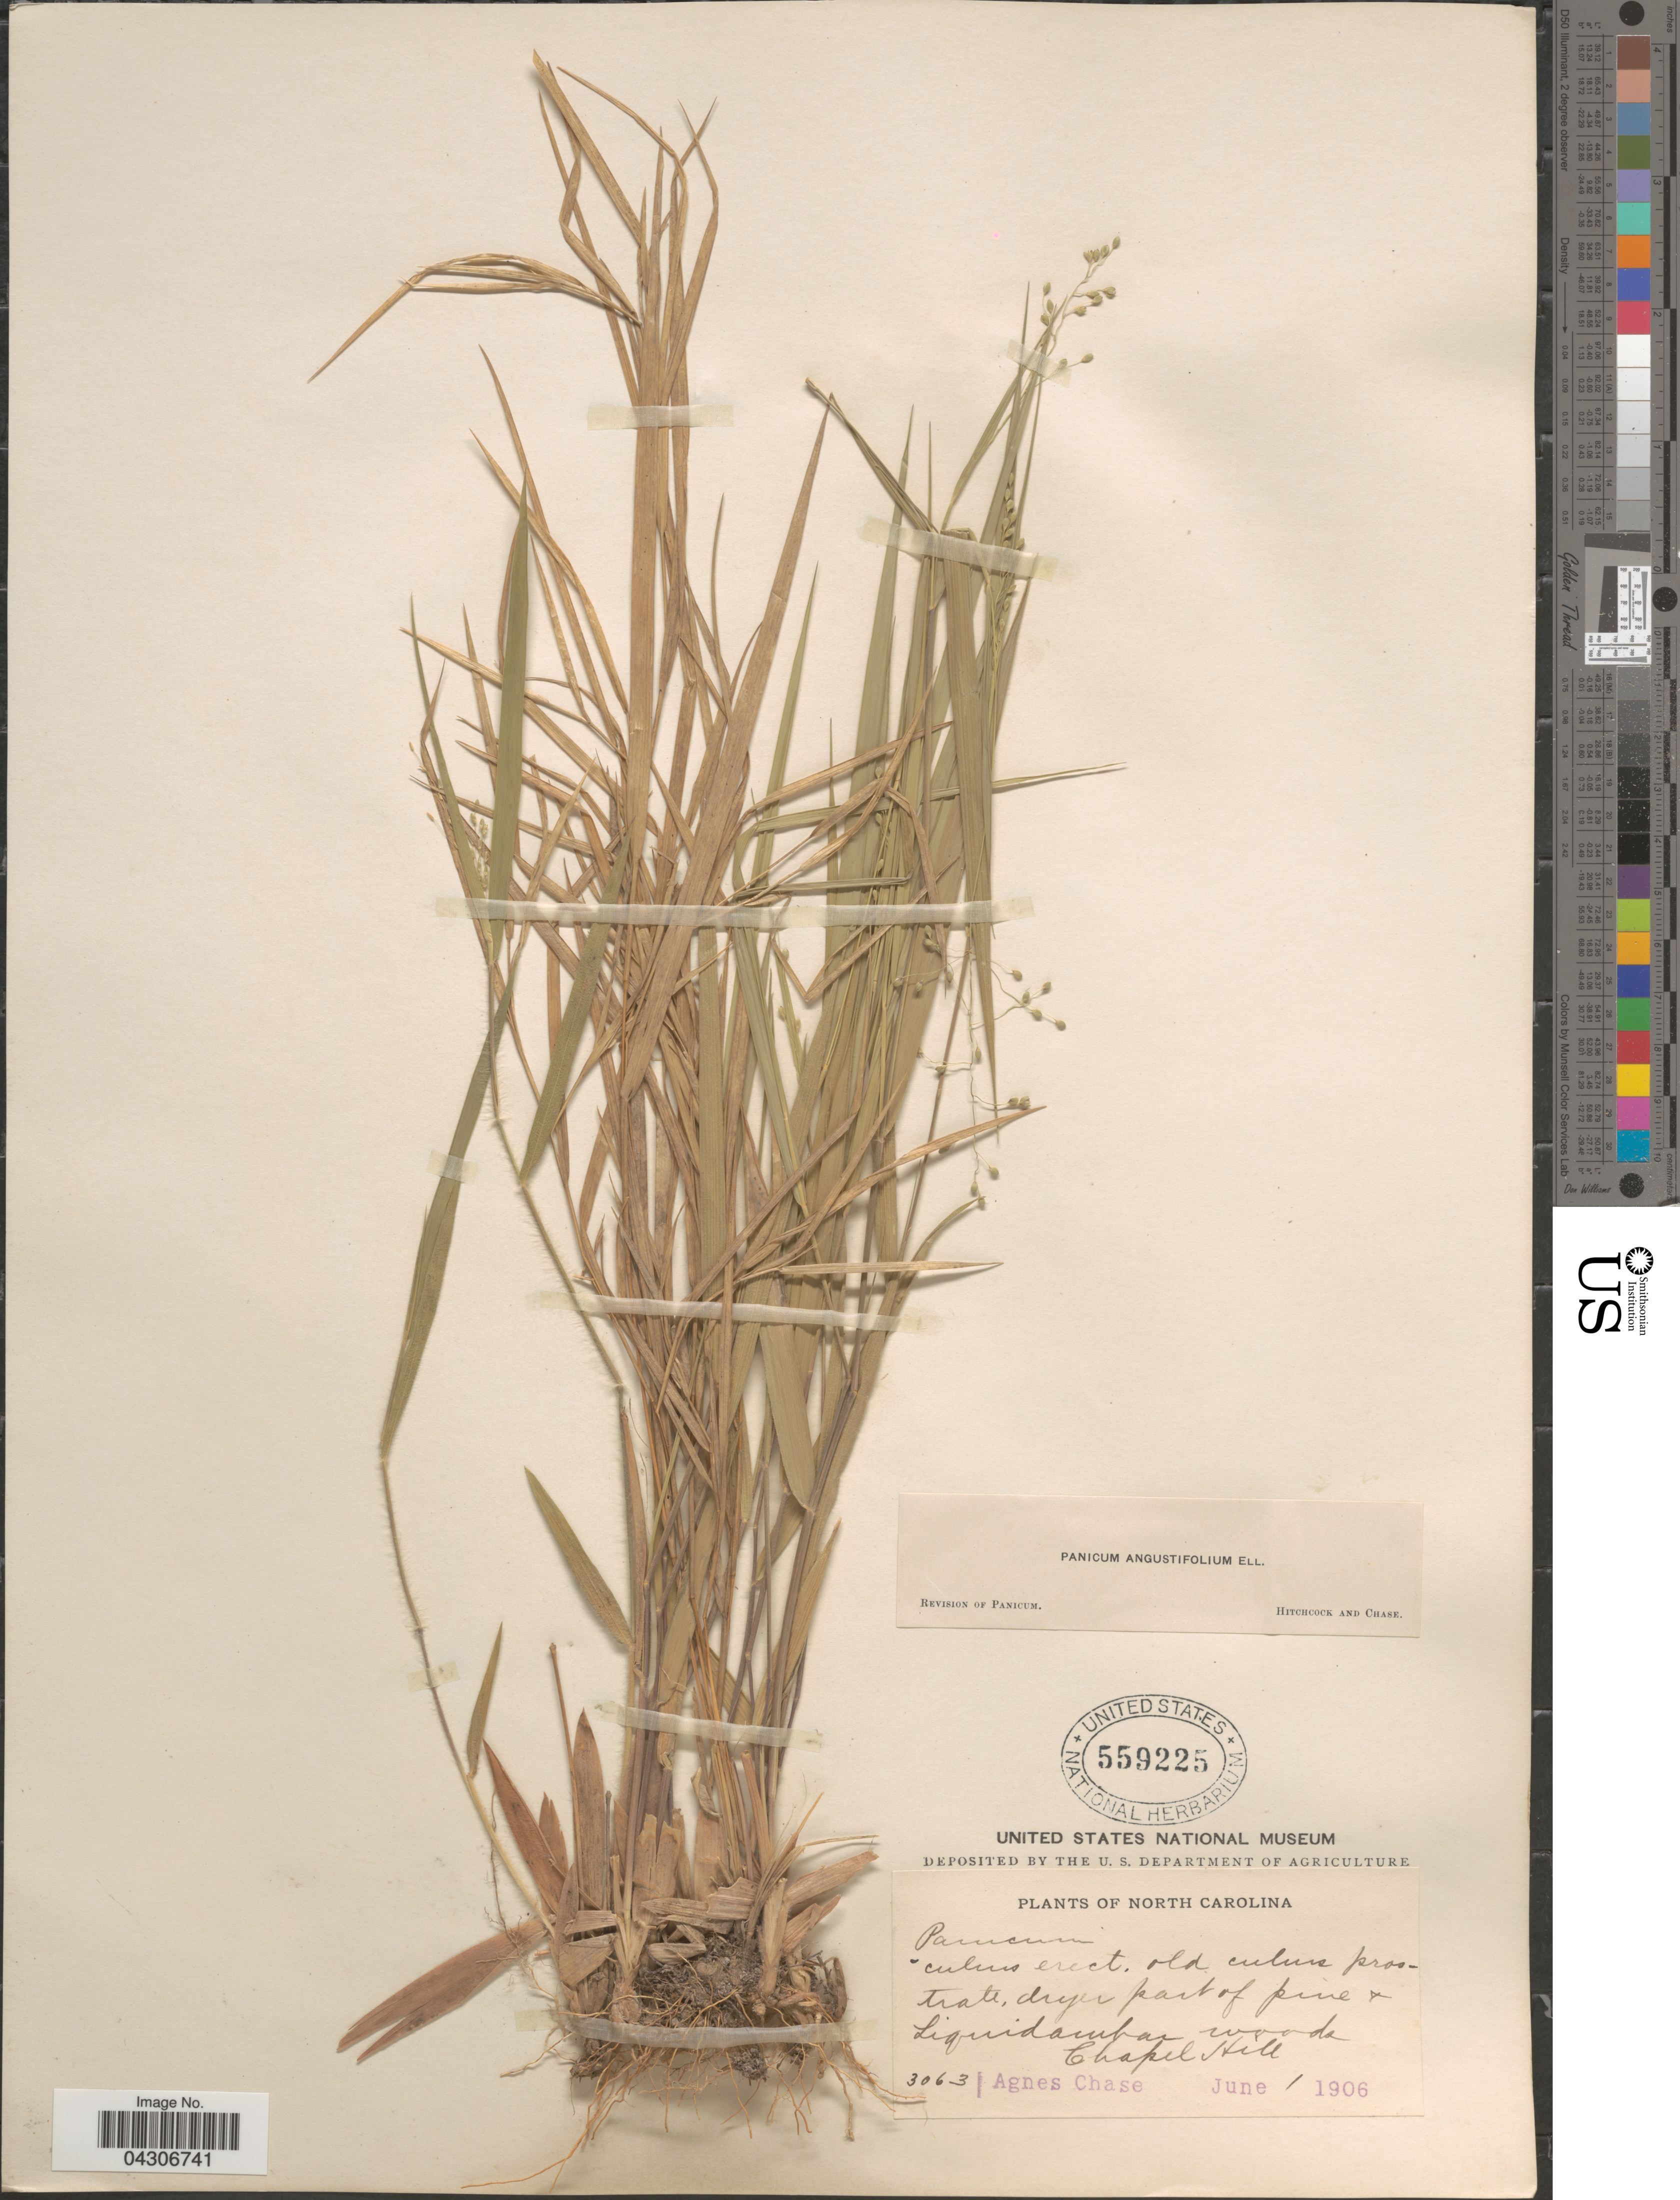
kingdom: Plantae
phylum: Tracheophyta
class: Liliopsida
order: Poales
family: Poaceae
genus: Dichanthelium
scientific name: Dichanthelium aciculare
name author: (Desv. ex Poir.) Gould & C.A. Clark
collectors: A. S. Hitchcock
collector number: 3063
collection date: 1906-06-01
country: United States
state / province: North Carolina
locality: Chapel Hill.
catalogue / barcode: US 559225